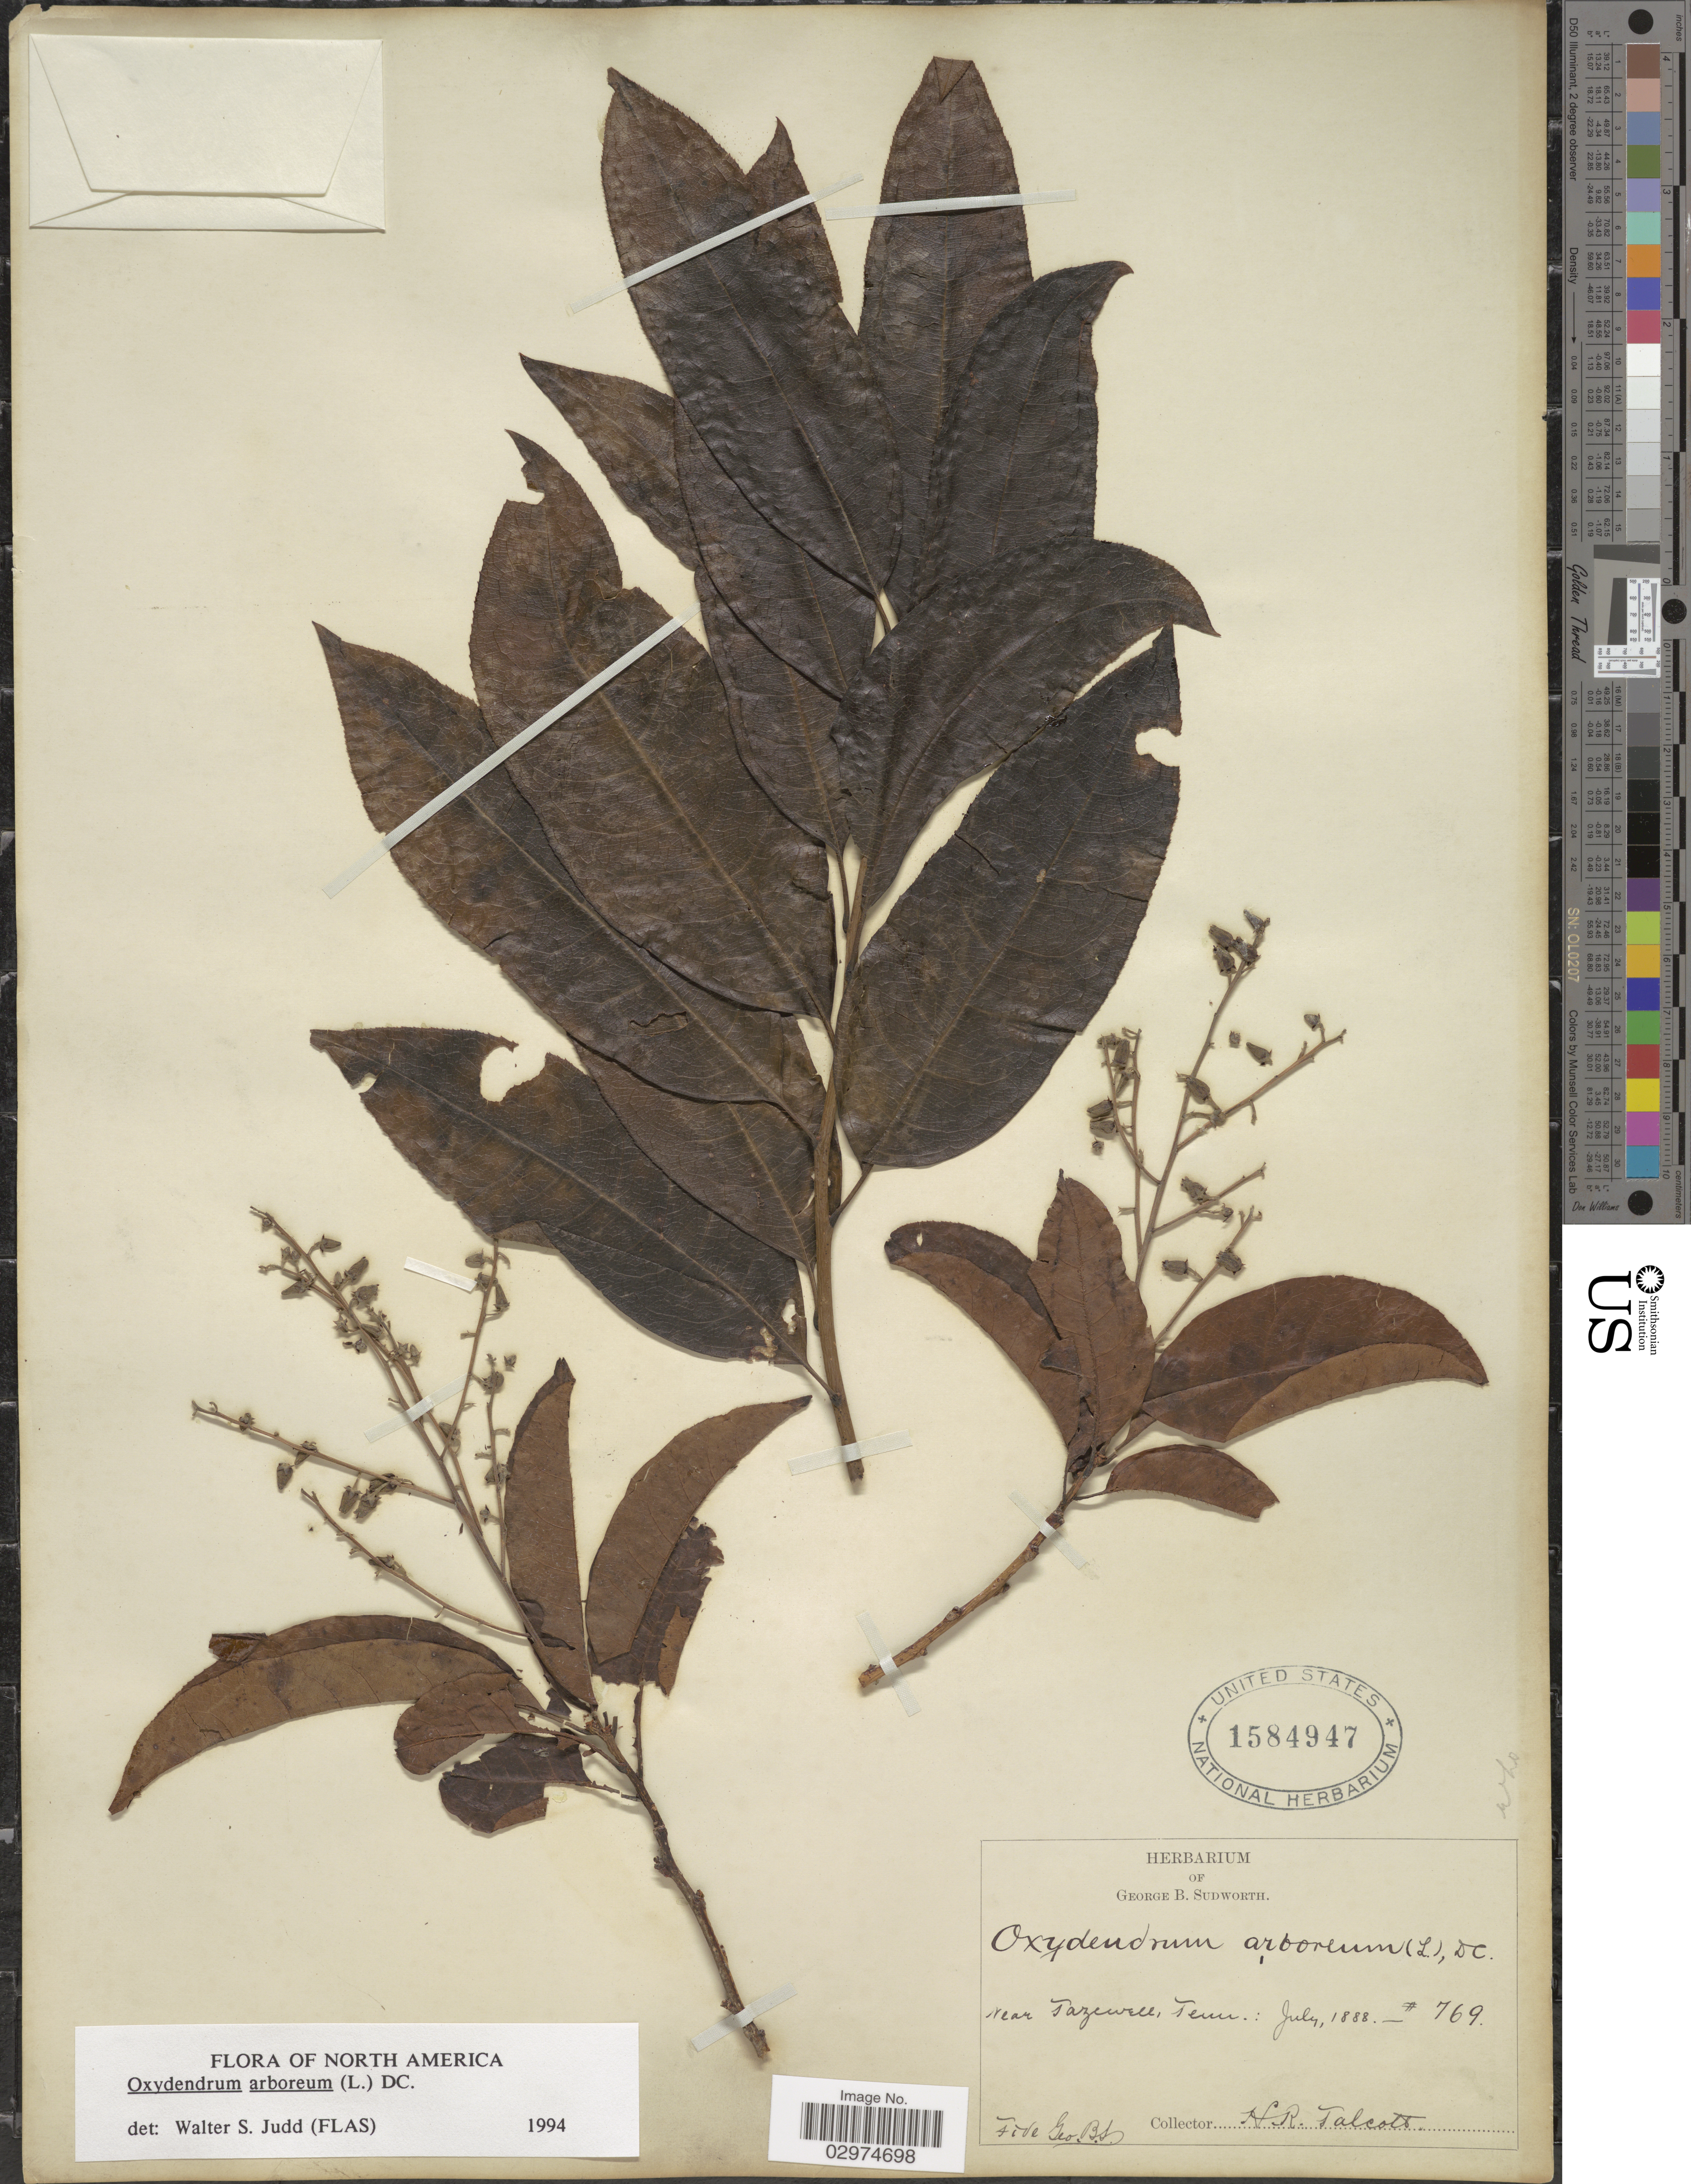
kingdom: Plantae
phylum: Tracheophyta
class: Magnoliopsida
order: Ericales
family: Ericaceae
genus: Oxydendrum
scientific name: Oxydendrum arboreum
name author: (L.) DC.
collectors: H. Jalcott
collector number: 769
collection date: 1888-07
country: United States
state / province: Tennessee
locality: Near Tazewell.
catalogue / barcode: US 1584947